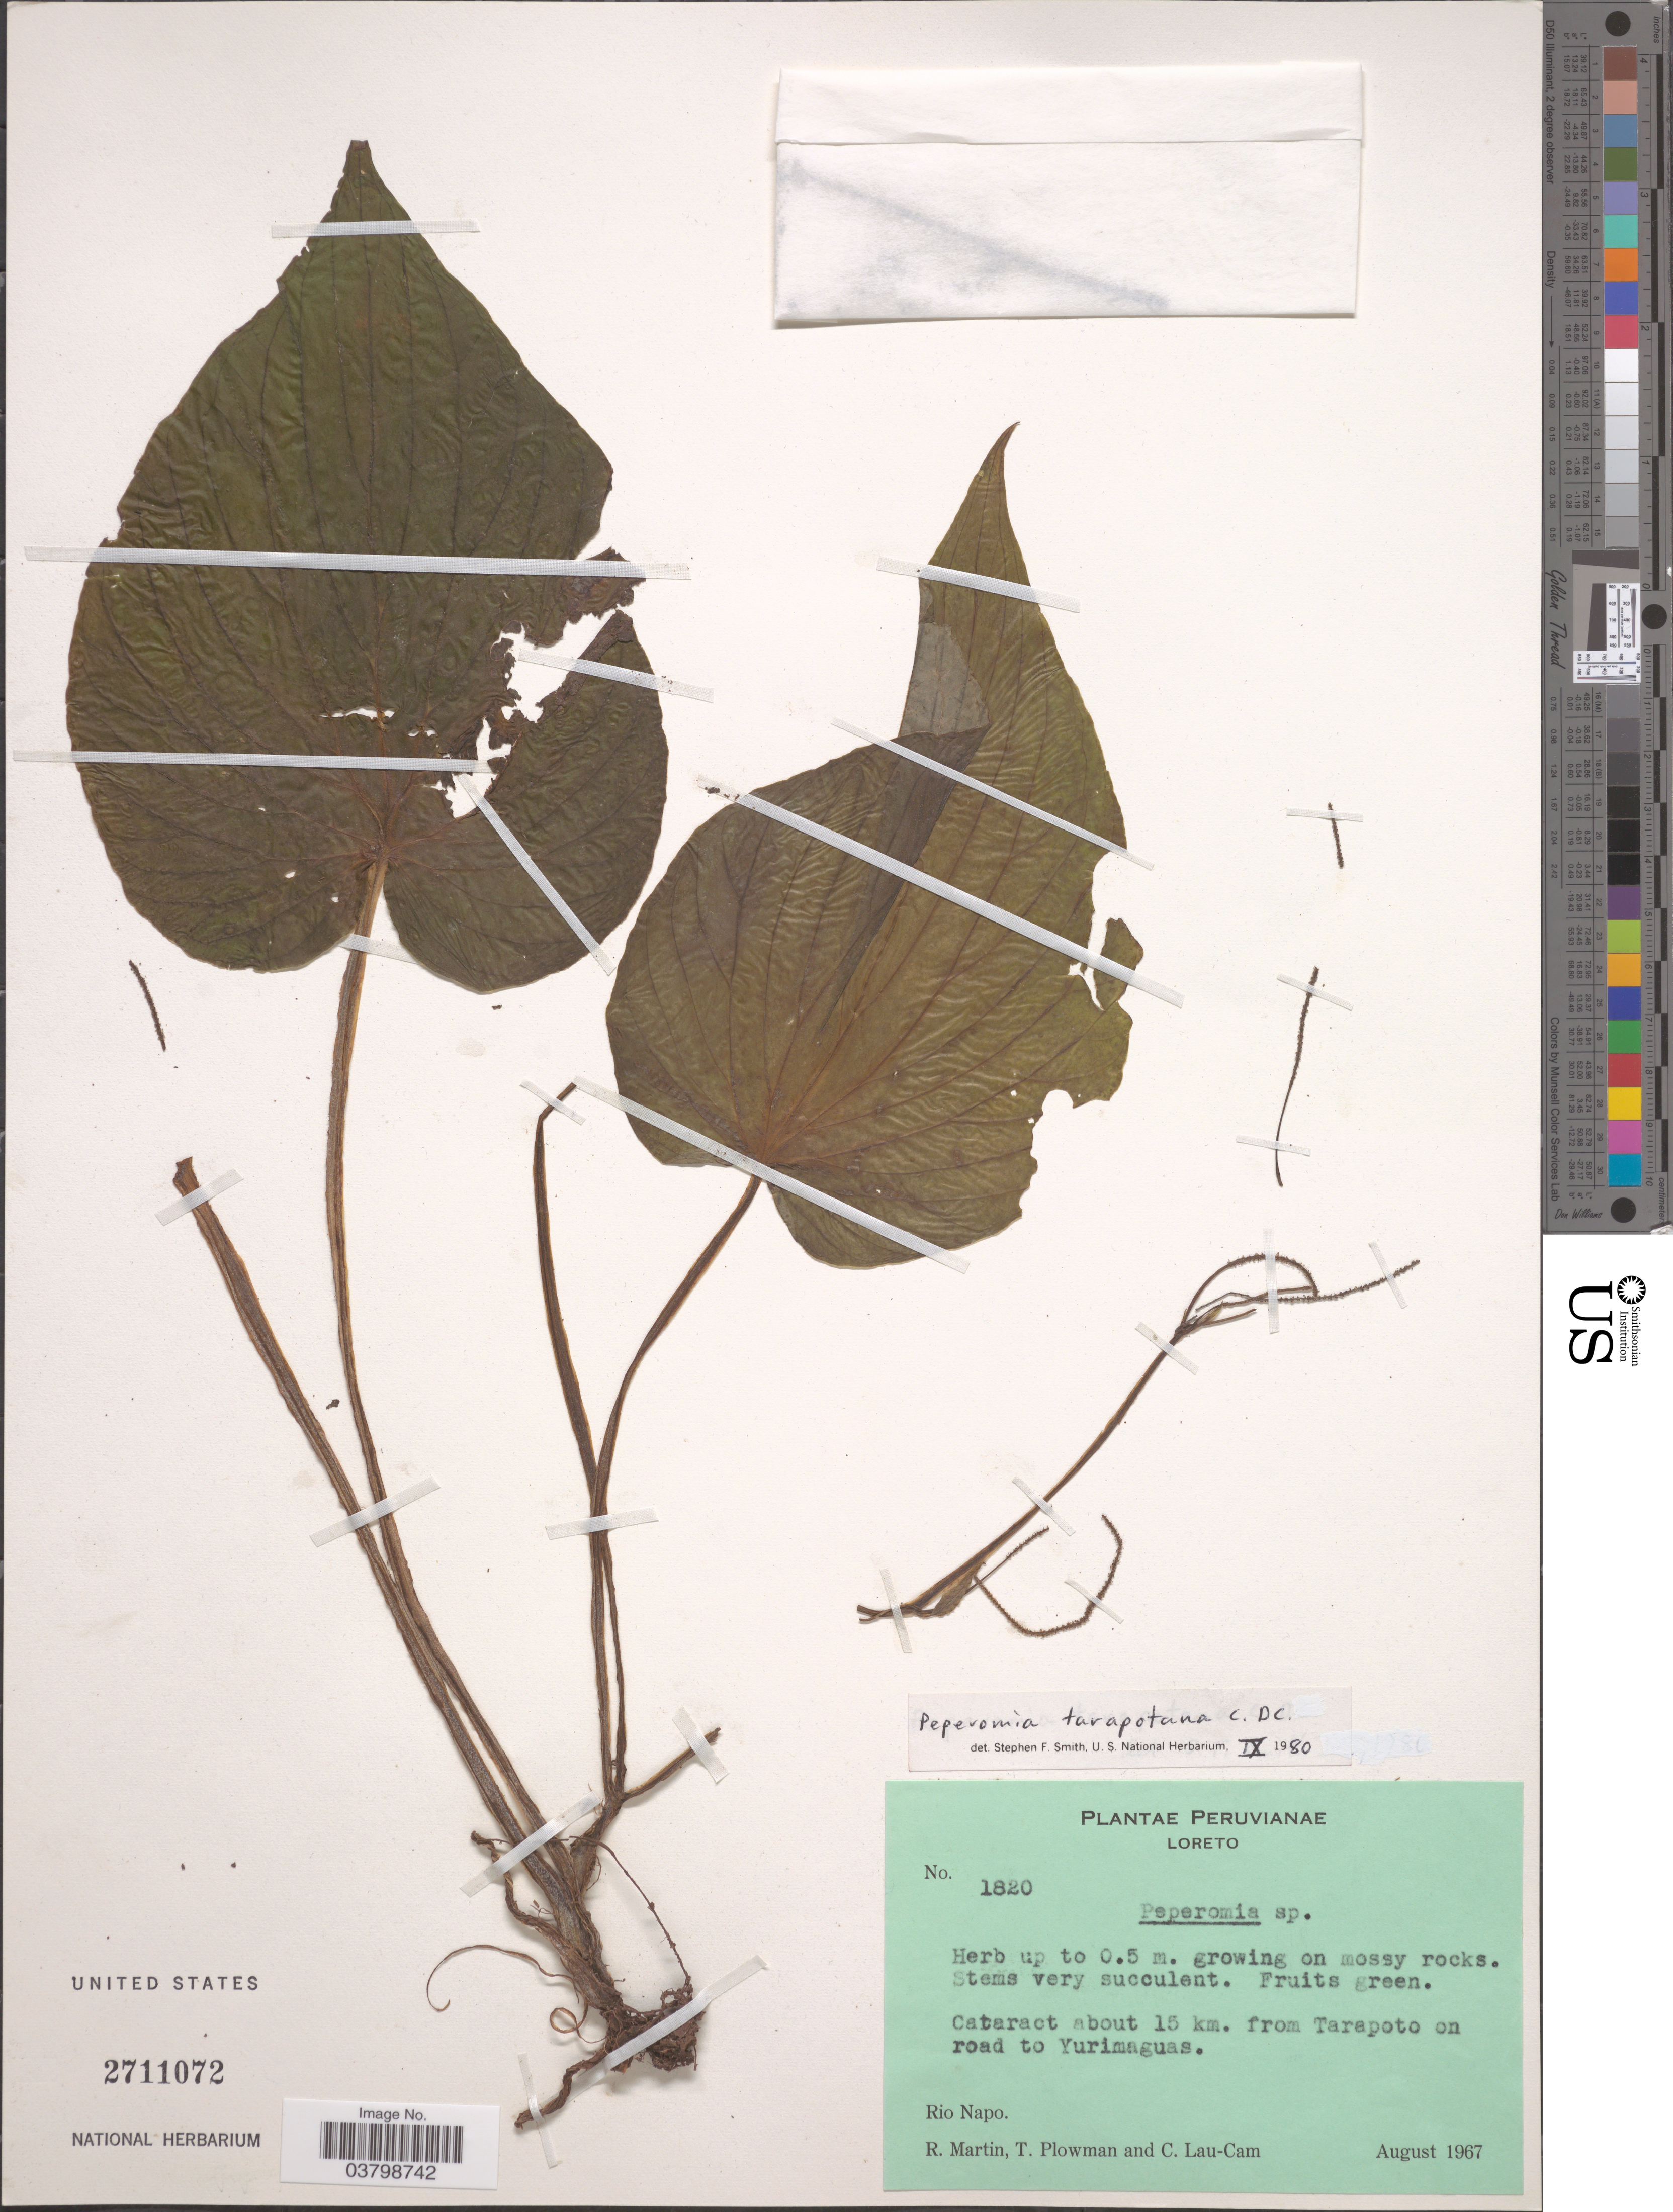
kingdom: Plantae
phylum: Tracheophyta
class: Magnoliopsida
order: Piperales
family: Piperaceae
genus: Peperomia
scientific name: Peperomia tarapotana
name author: C. DC.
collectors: R. Martin, T. Plowman & C. Lau-Cam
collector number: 1820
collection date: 1967-08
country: Peru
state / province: Loreto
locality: Cataract about 15 km. from Tarapoto on road to Yurimaguas. Rio Napo.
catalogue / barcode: US 2711072